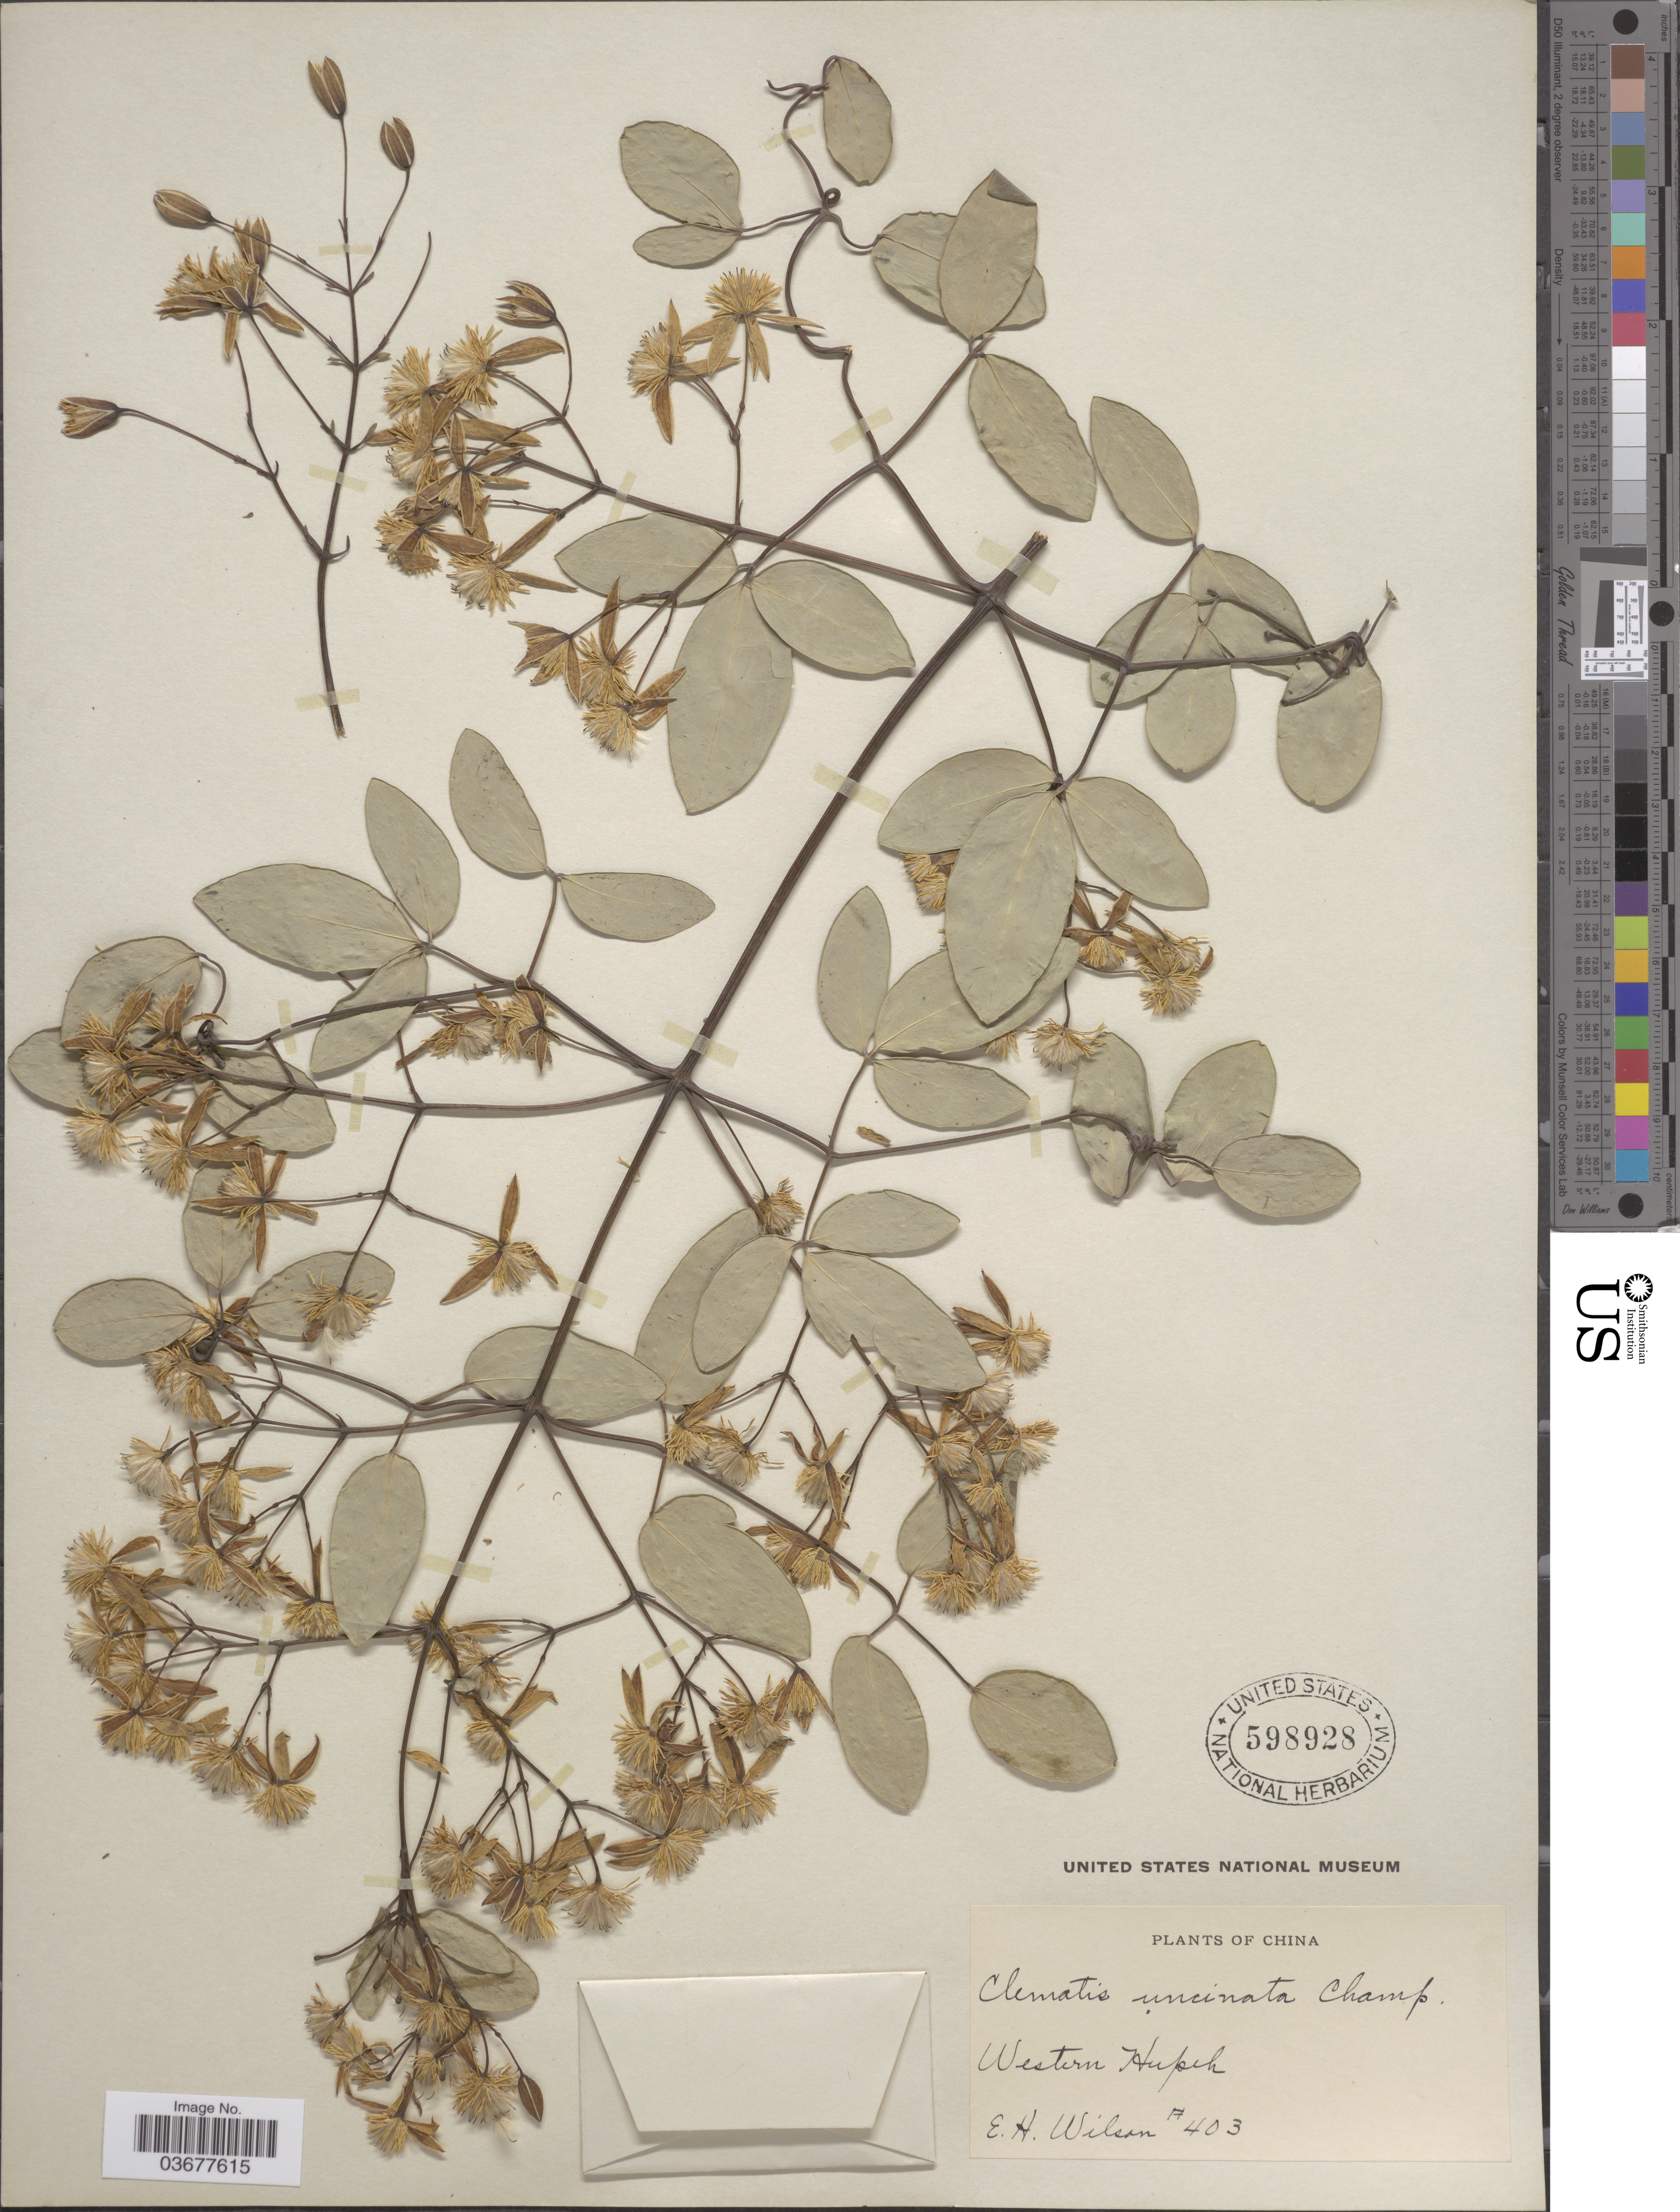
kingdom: Plantae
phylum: Tracheophyta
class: Magnoliopsida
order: Ranunculales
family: Ranunculaceae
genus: Clematis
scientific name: Clematis uncinata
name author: Champ. ex Benth.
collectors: E. Wilson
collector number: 403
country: China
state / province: Hubei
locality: Western Hupeh.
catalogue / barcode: US 598928